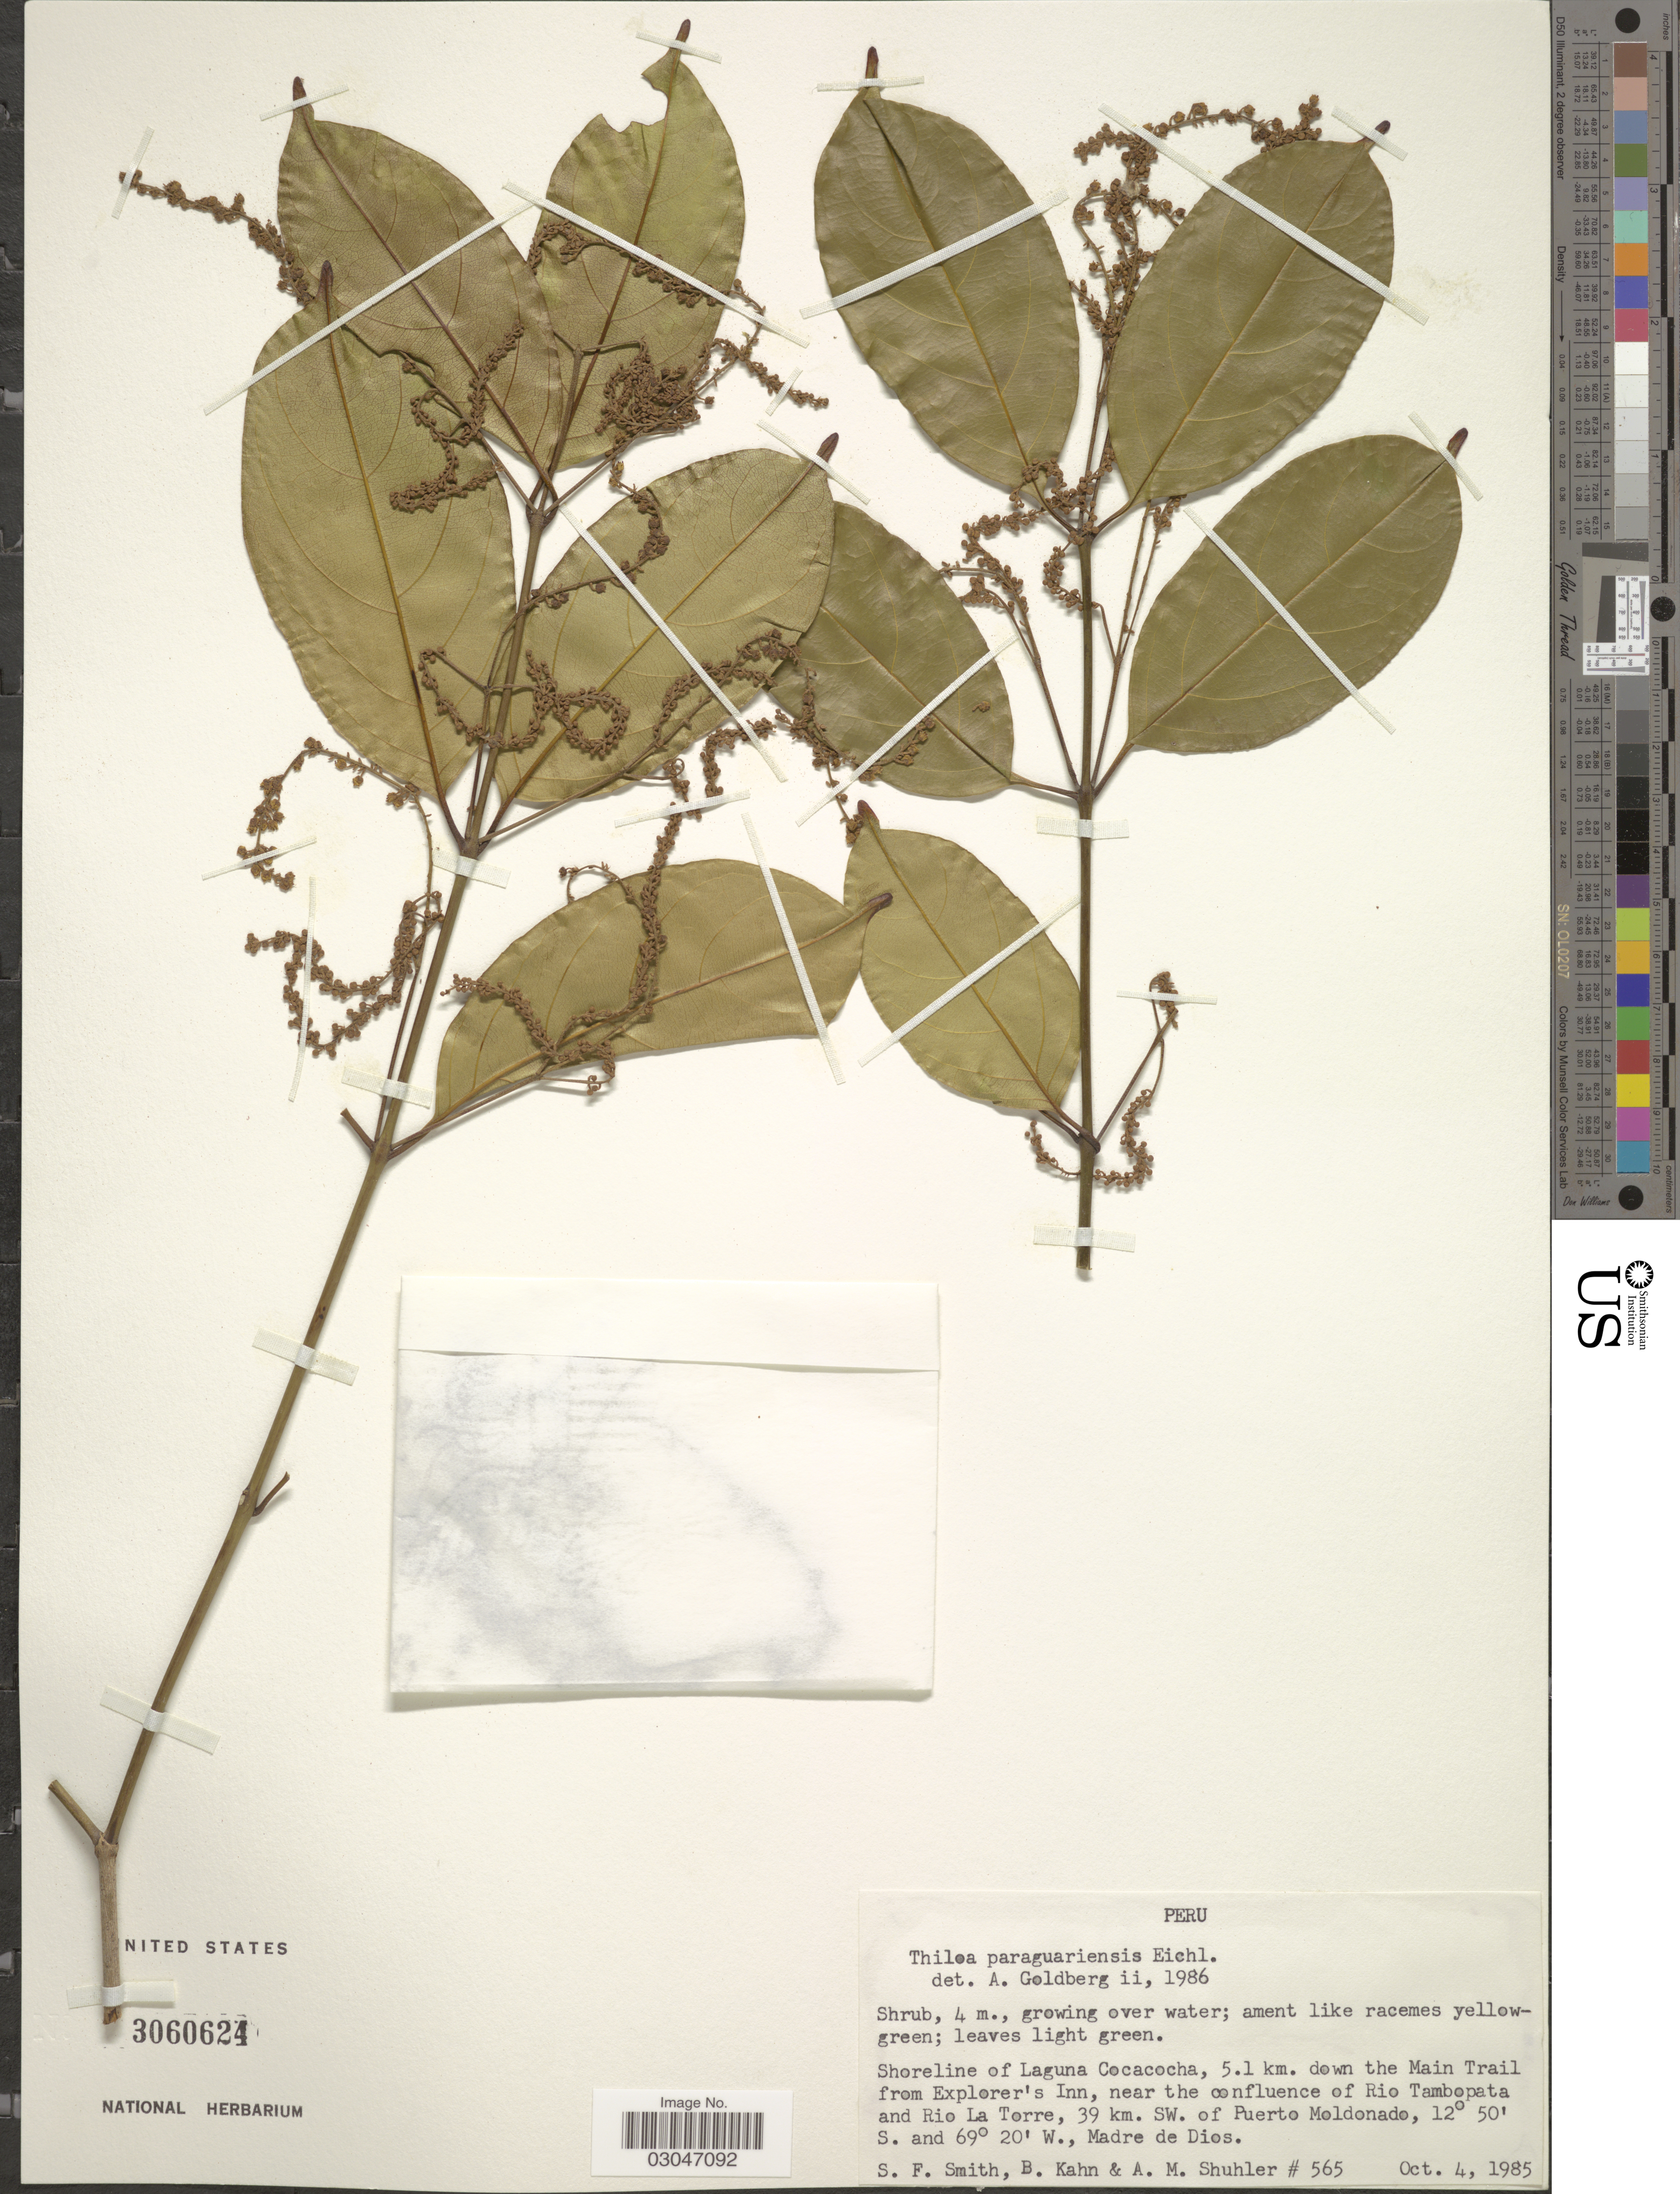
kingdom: Plantae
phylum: Tracheophyta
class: Magnoliopsida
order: Myrtales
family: Combretaceae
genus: Thiloa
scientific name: Thiloa paraguariensis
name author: Eichler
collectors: S.F. Smith, B. Kahn & A. Shuhler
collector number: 565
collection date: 1985-10-04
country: Peru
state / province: Madre de Dios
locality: Shoreline of Laguna Cocacocha, 5.1 km. down Main Trail from Explorer's Inn, near the confluence of Rio Tambopata and Rio La Torre, 39 km. SW. of Puerto Moldonado.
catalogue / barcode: US 3060624